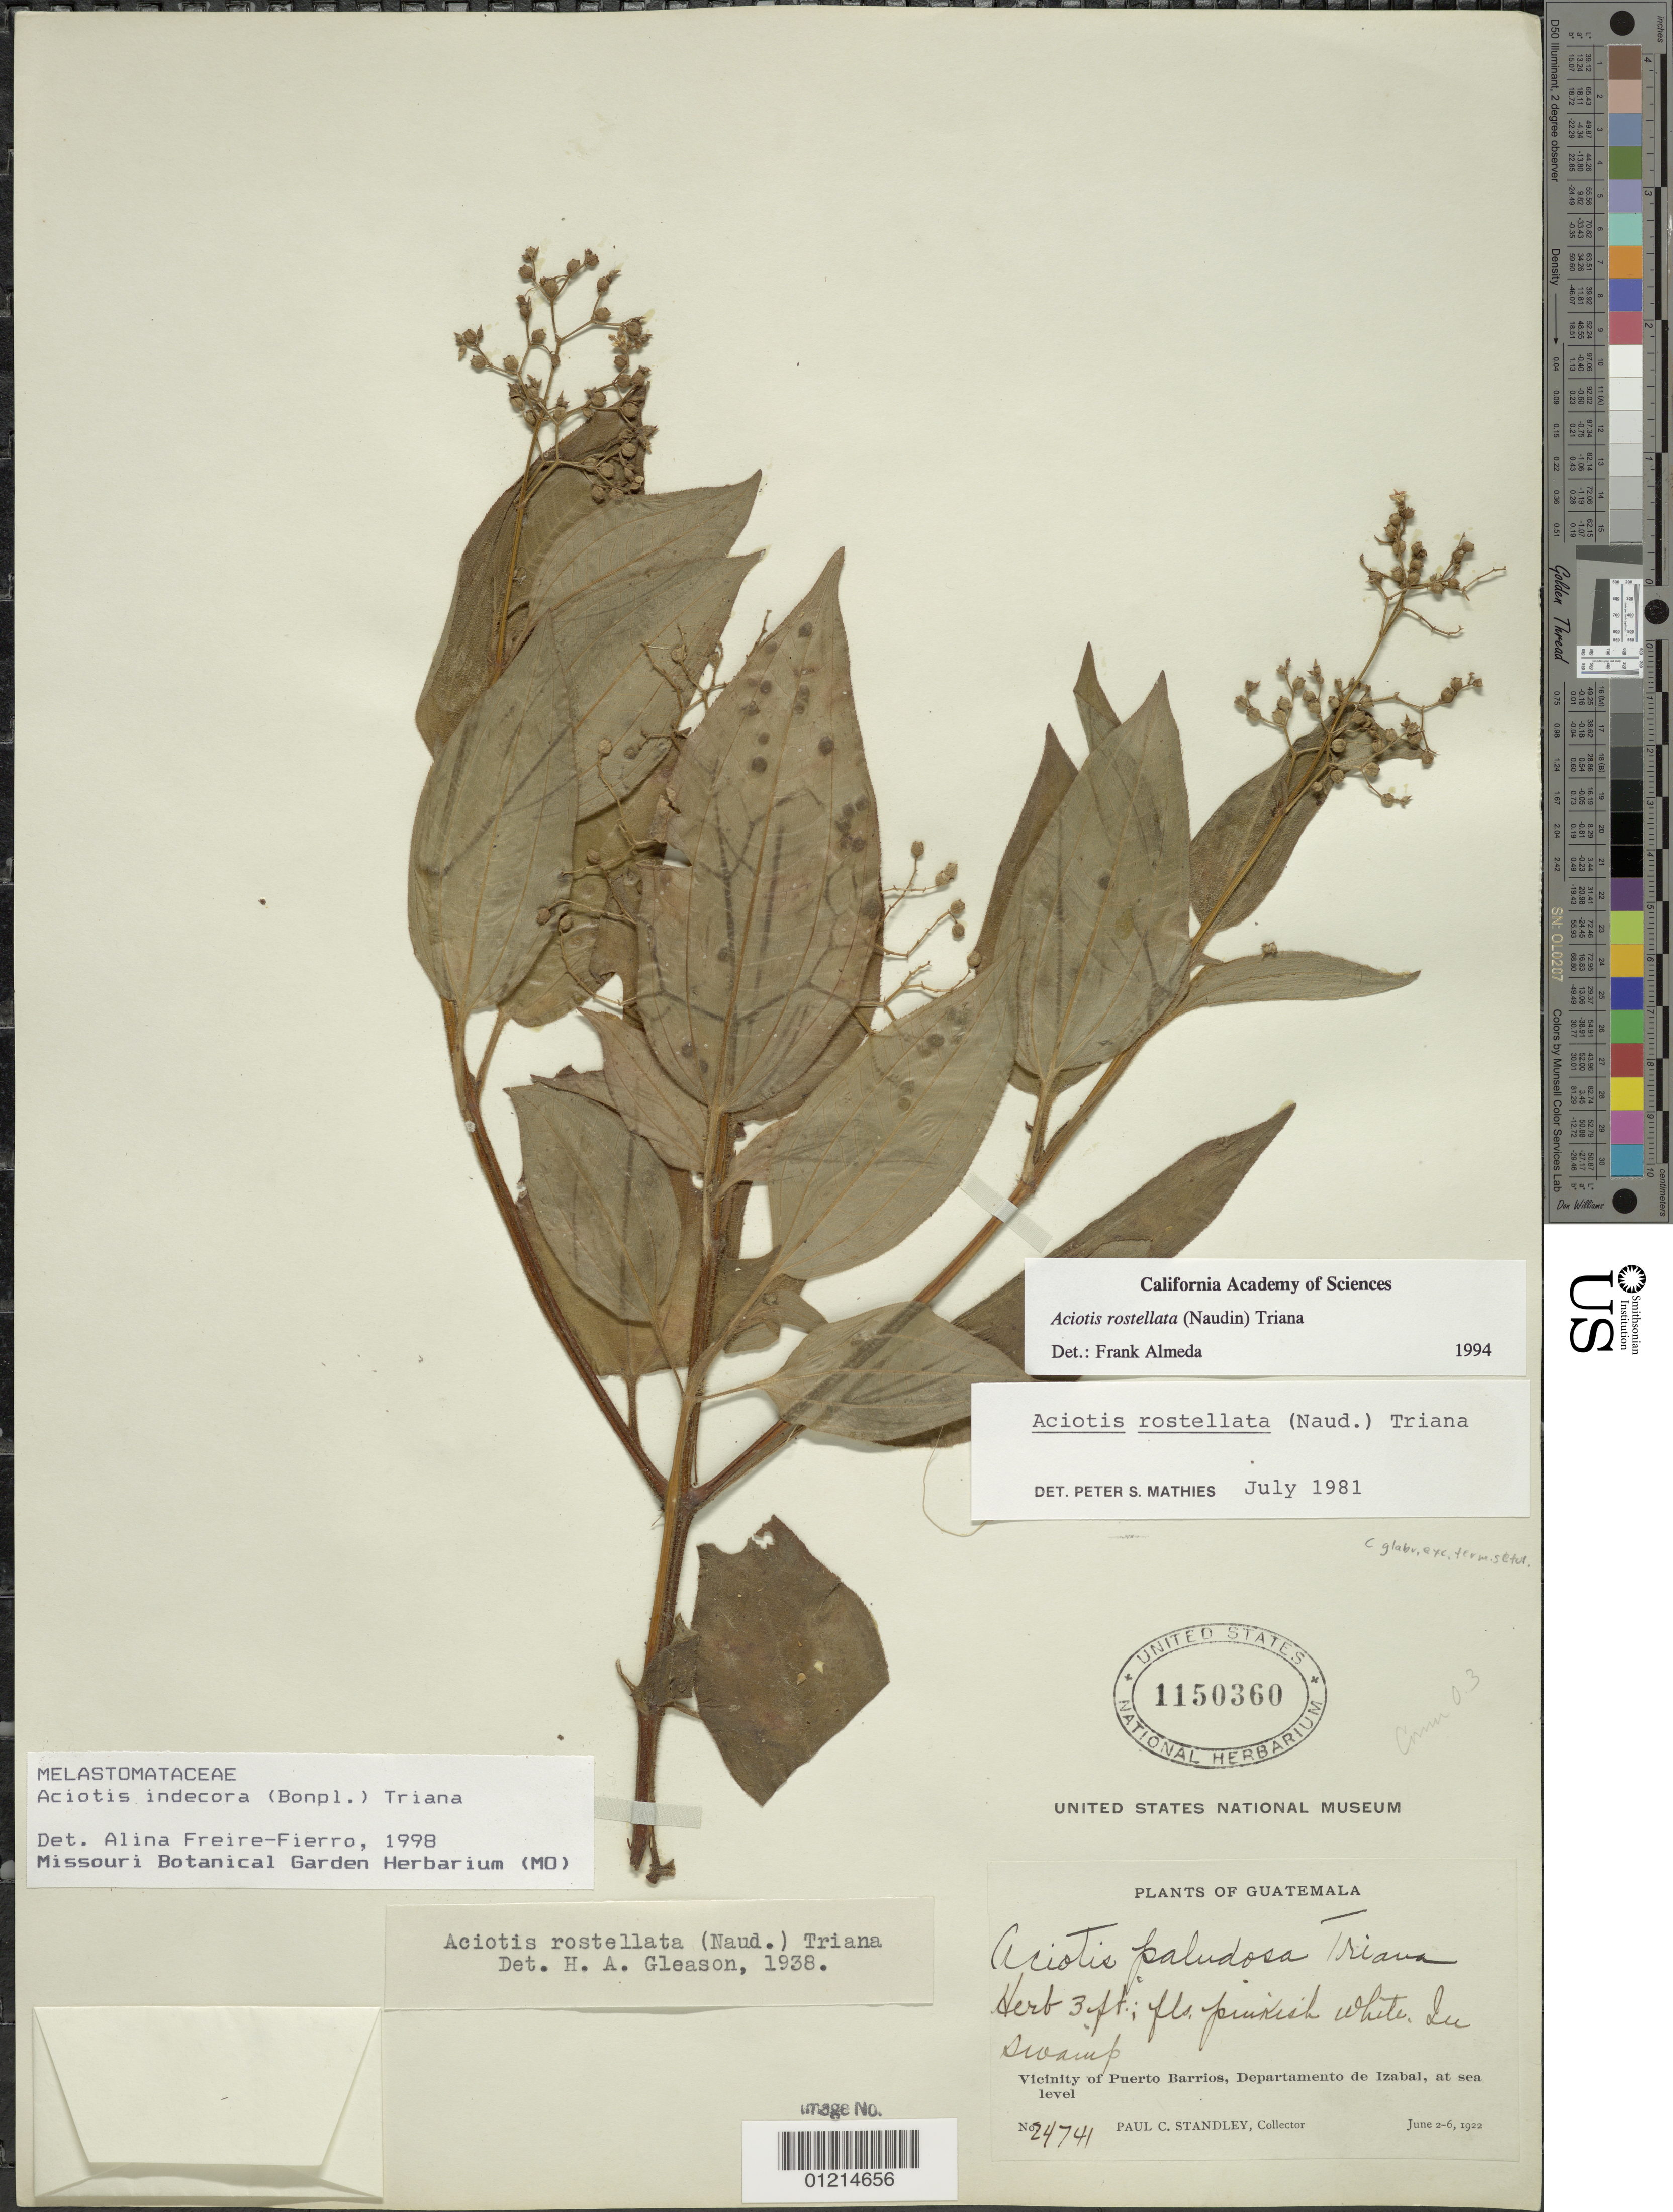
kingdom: Plantae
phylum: Tracheophyta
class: Magnoliopsida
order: Myrtales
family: Melastomataceae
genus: Aciotis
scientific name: Aciotis indecora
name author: (Bonpl.) Triana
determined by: Freire-Fierro, A.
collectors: P. C. Standley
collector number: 24741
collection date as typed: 02 Jun 1922 to 06 Jun 1922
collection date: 1922-06-02/1922-06-06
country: Guatemala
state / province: Izabal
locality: Vicinity of Puerto Barrios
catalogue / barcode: US 1150360